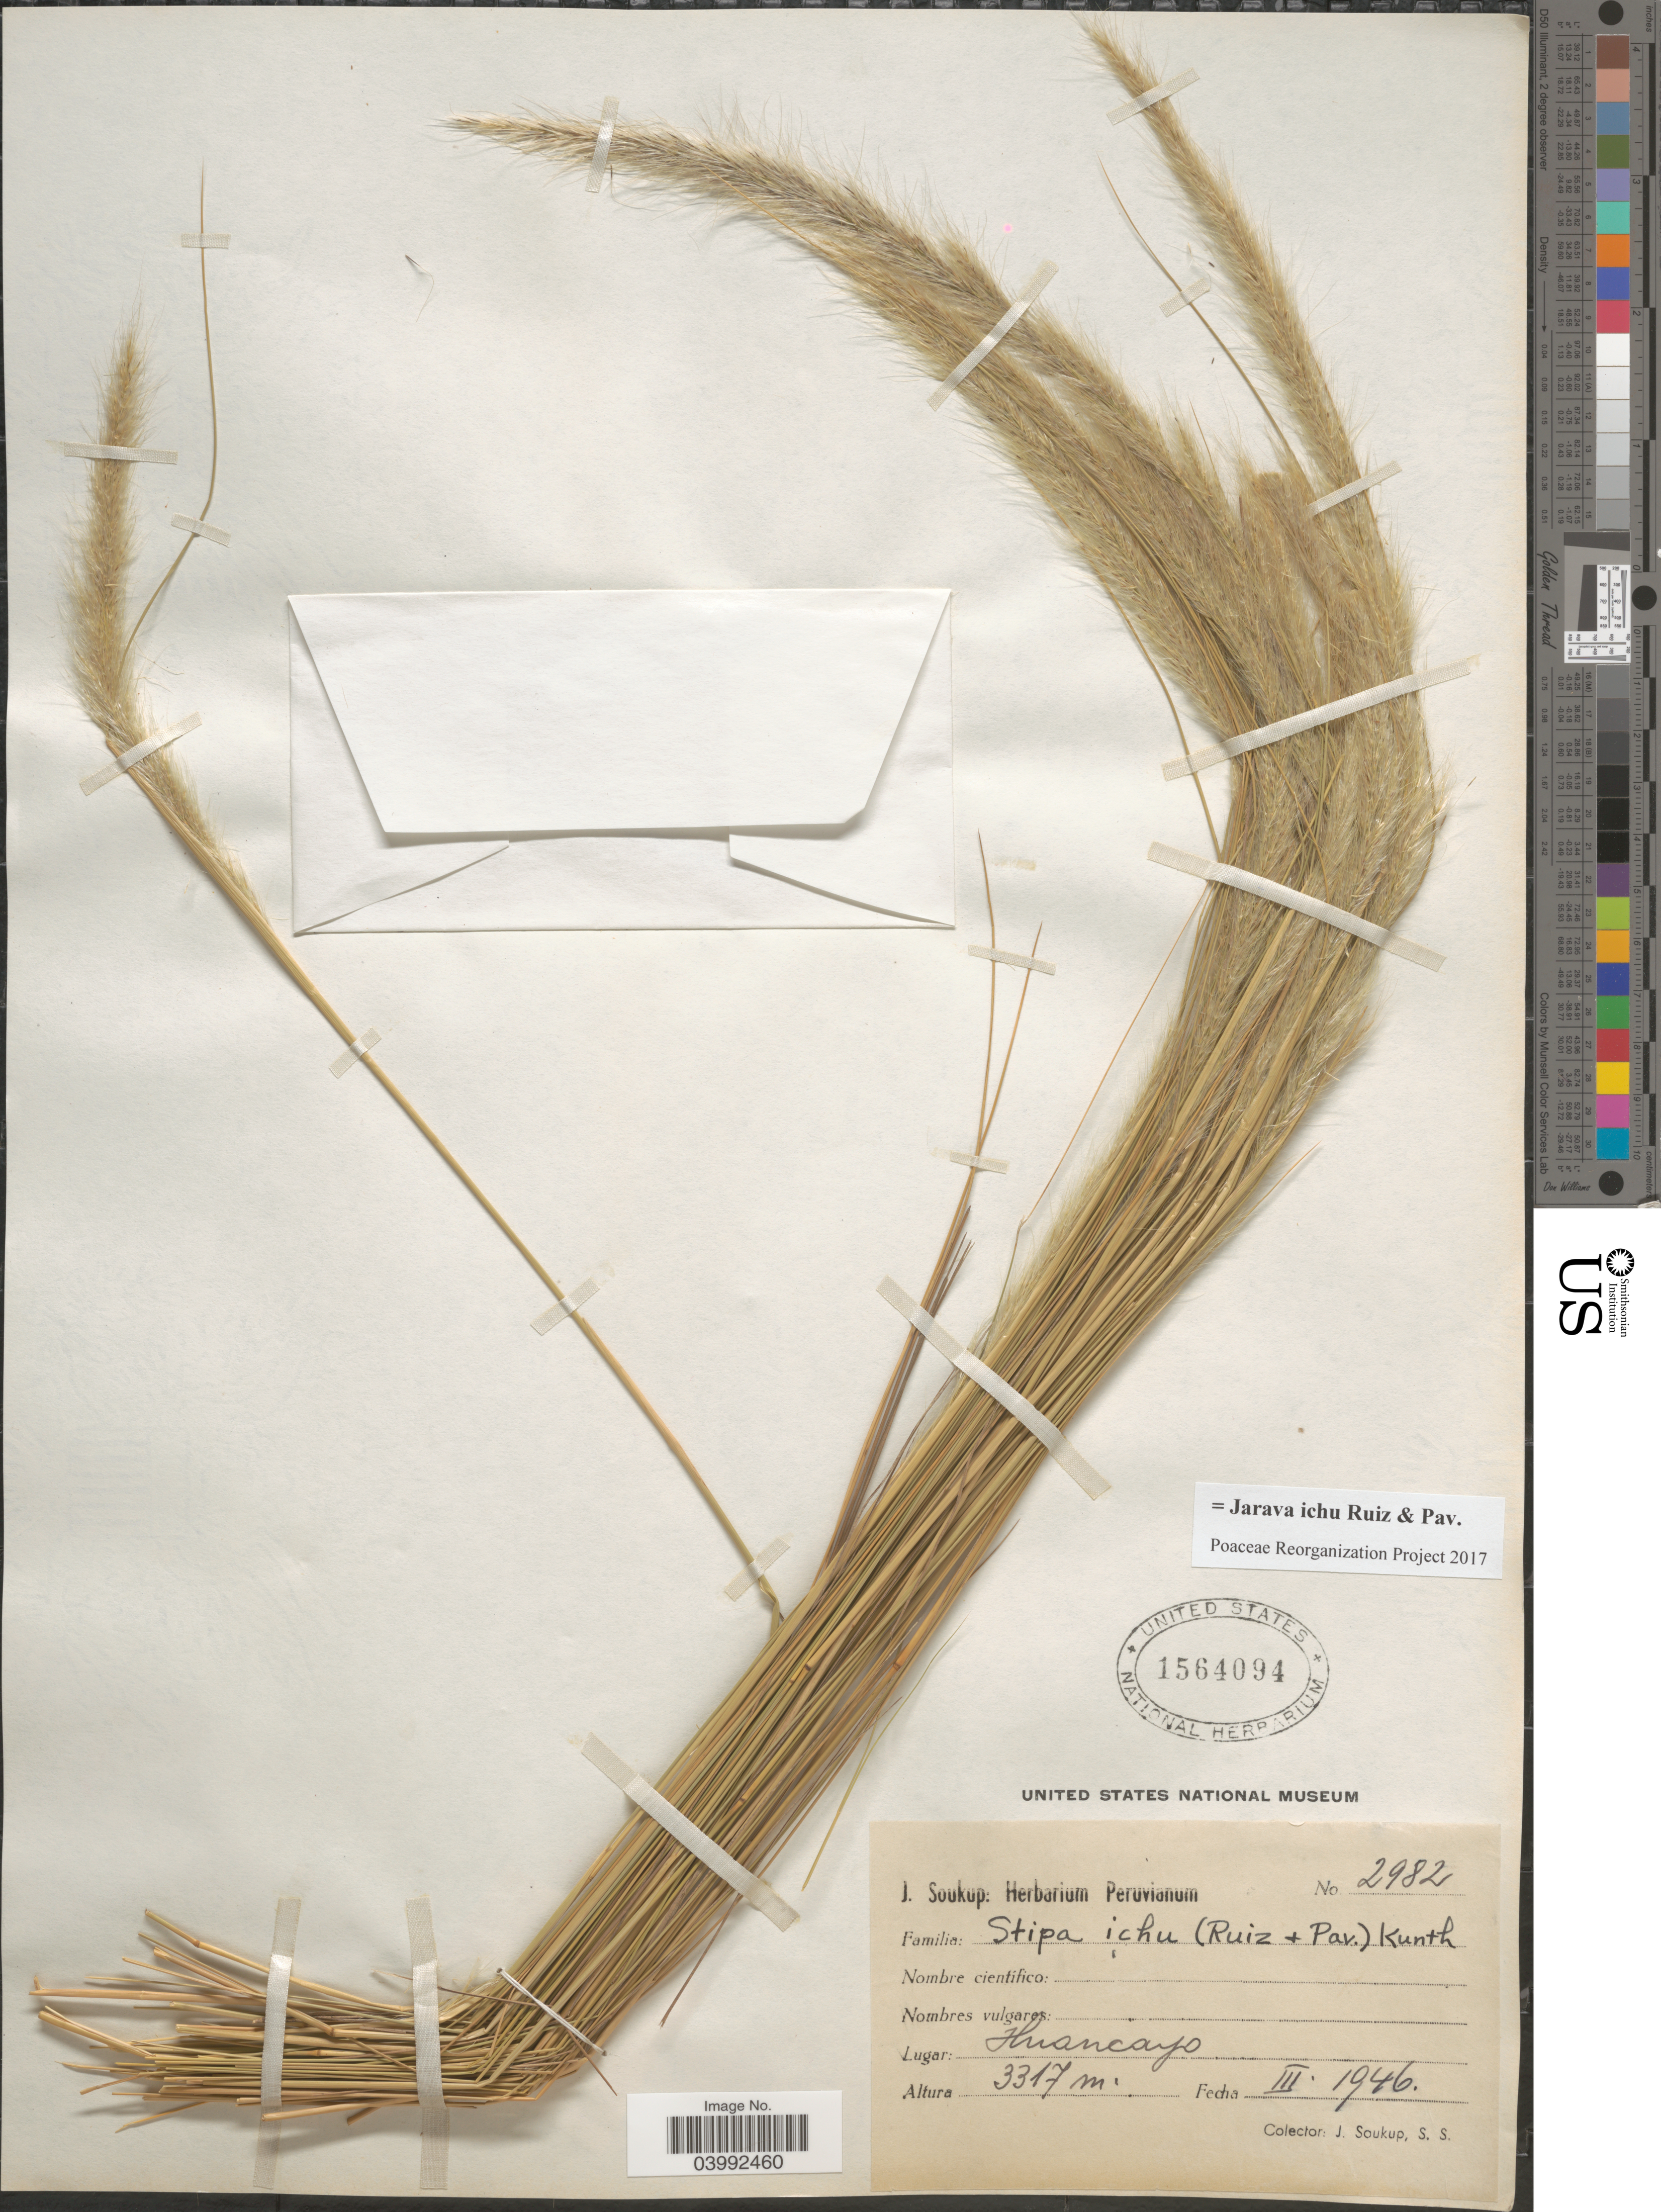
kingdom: Plantae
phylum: Tracheophyta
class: Liliopsida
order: Poales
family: Poaceae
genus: Jarava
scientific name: Jarava ichu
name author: Ruiz & Pav.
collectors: J. Soukop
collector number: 2982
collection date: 1946-03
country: Peru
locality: Huancayo.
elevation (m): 3317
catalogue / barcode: US 1564094